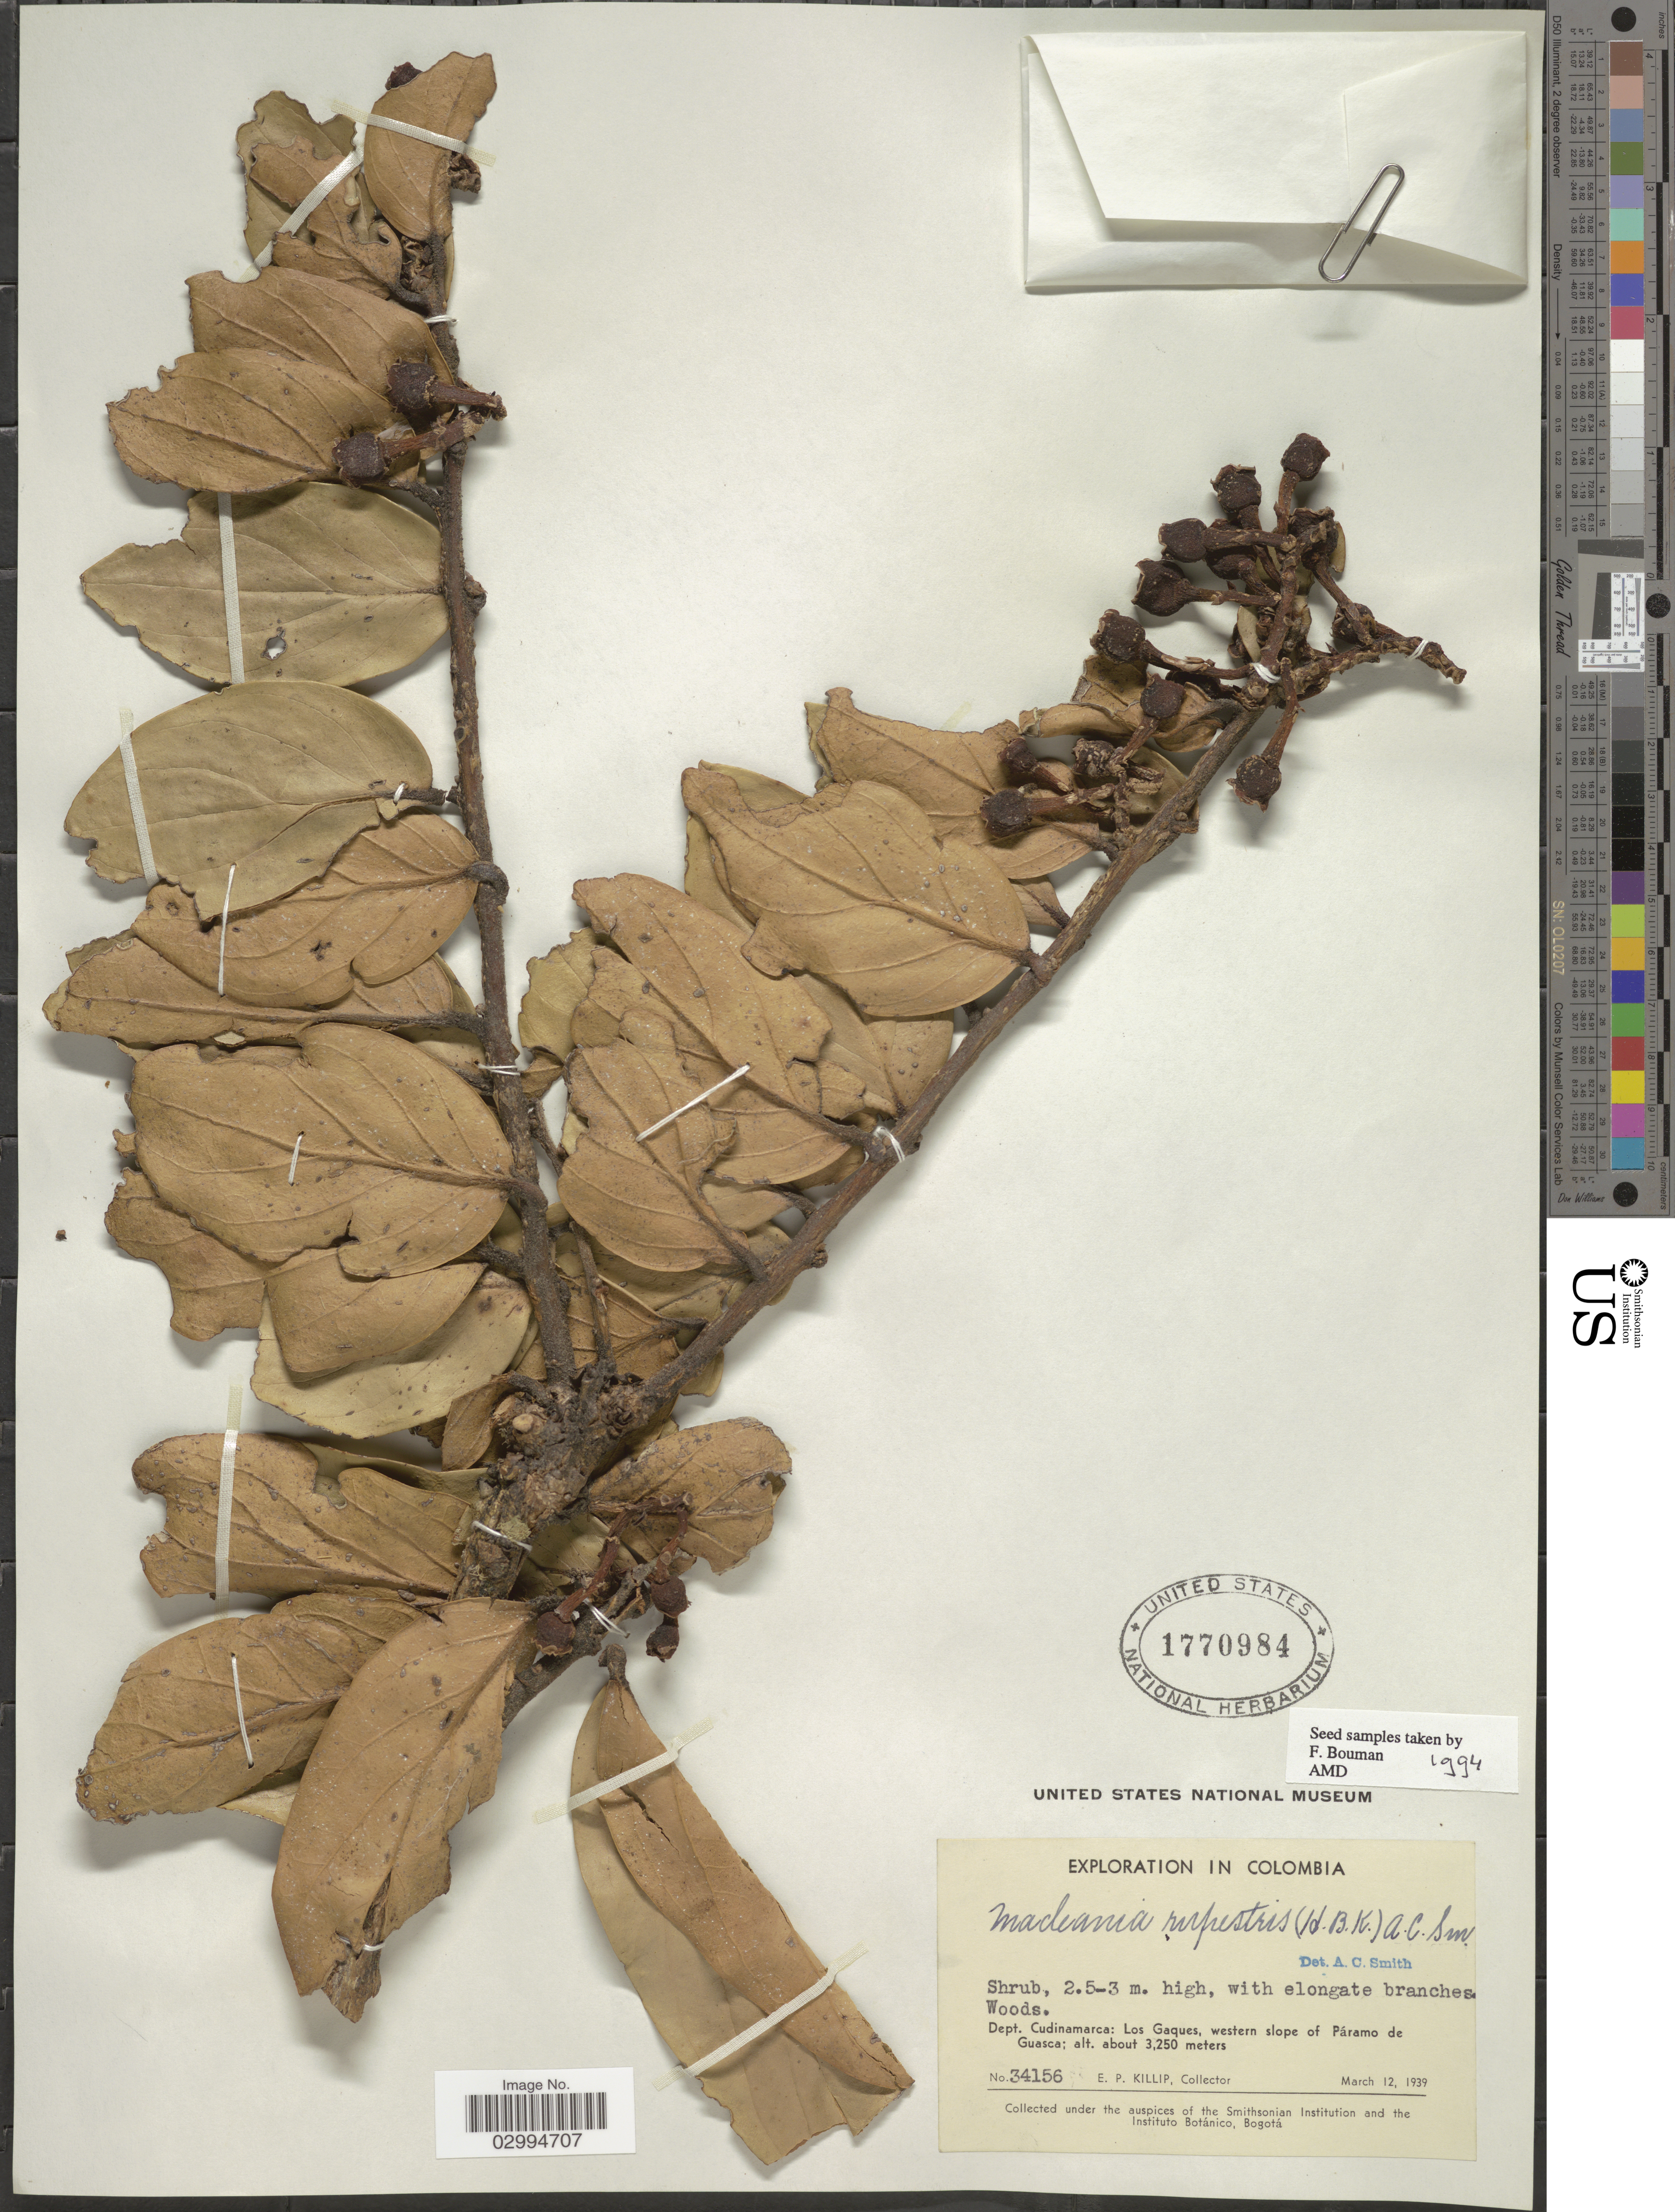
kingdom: Plantae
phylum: Tracheophyta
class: Magnoliopsida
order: Ericales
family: Ericaceae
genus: Macleania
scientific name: Macleania rupestris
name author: (Kunth) A.C. Sm.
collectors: E. P. Killip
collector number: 34156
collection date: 1939-03-12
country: Colombia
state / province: Cundinamarca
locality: Dept. Cundinamarca: Los Gaques, western slope of Páramo de Guasca.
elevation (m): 3250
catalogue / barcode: US 1770984